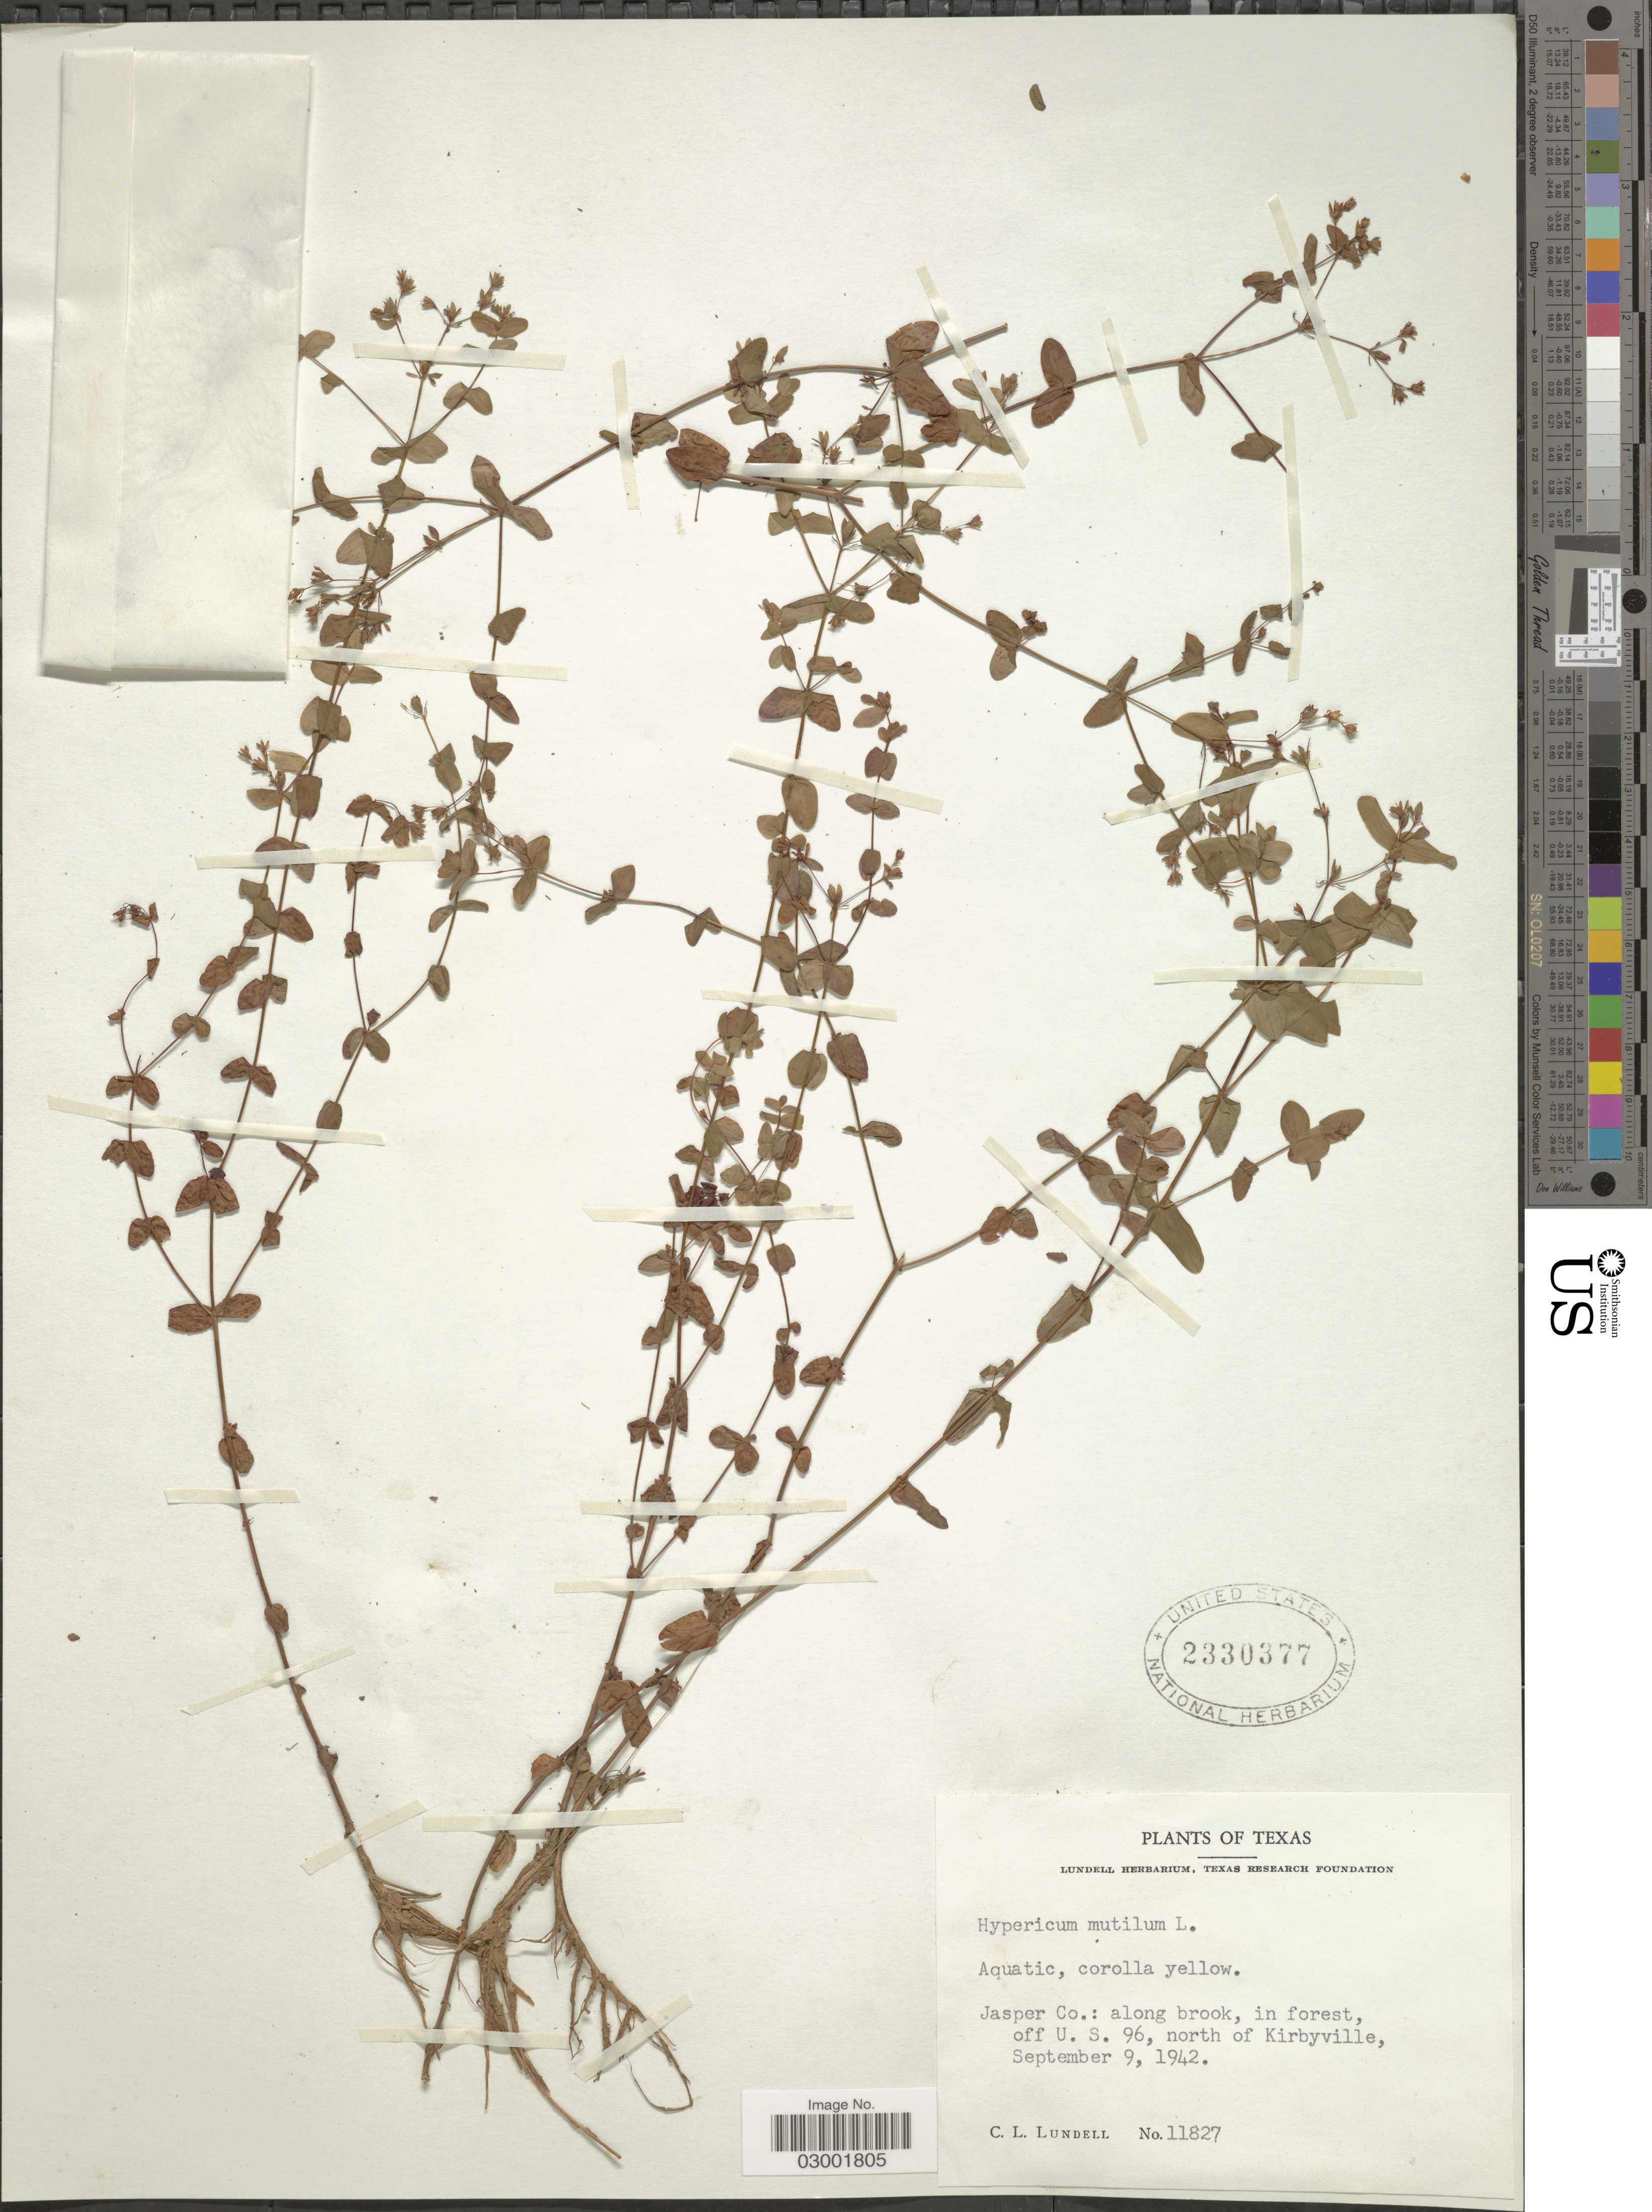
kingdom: Plantae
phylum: Tracheophyta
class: Magnoliopsida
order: Malpighiales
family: Hypericaceae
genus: Hypericum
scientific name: Hypericum mutilum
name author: L.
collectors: C. L. Lundell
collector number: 11827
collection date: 1942-09-09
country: United States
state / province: Texas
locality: Jasper Co.: along brook, in forest, off U.S. 96, north of Kirbyville.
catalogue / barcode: US 2330377